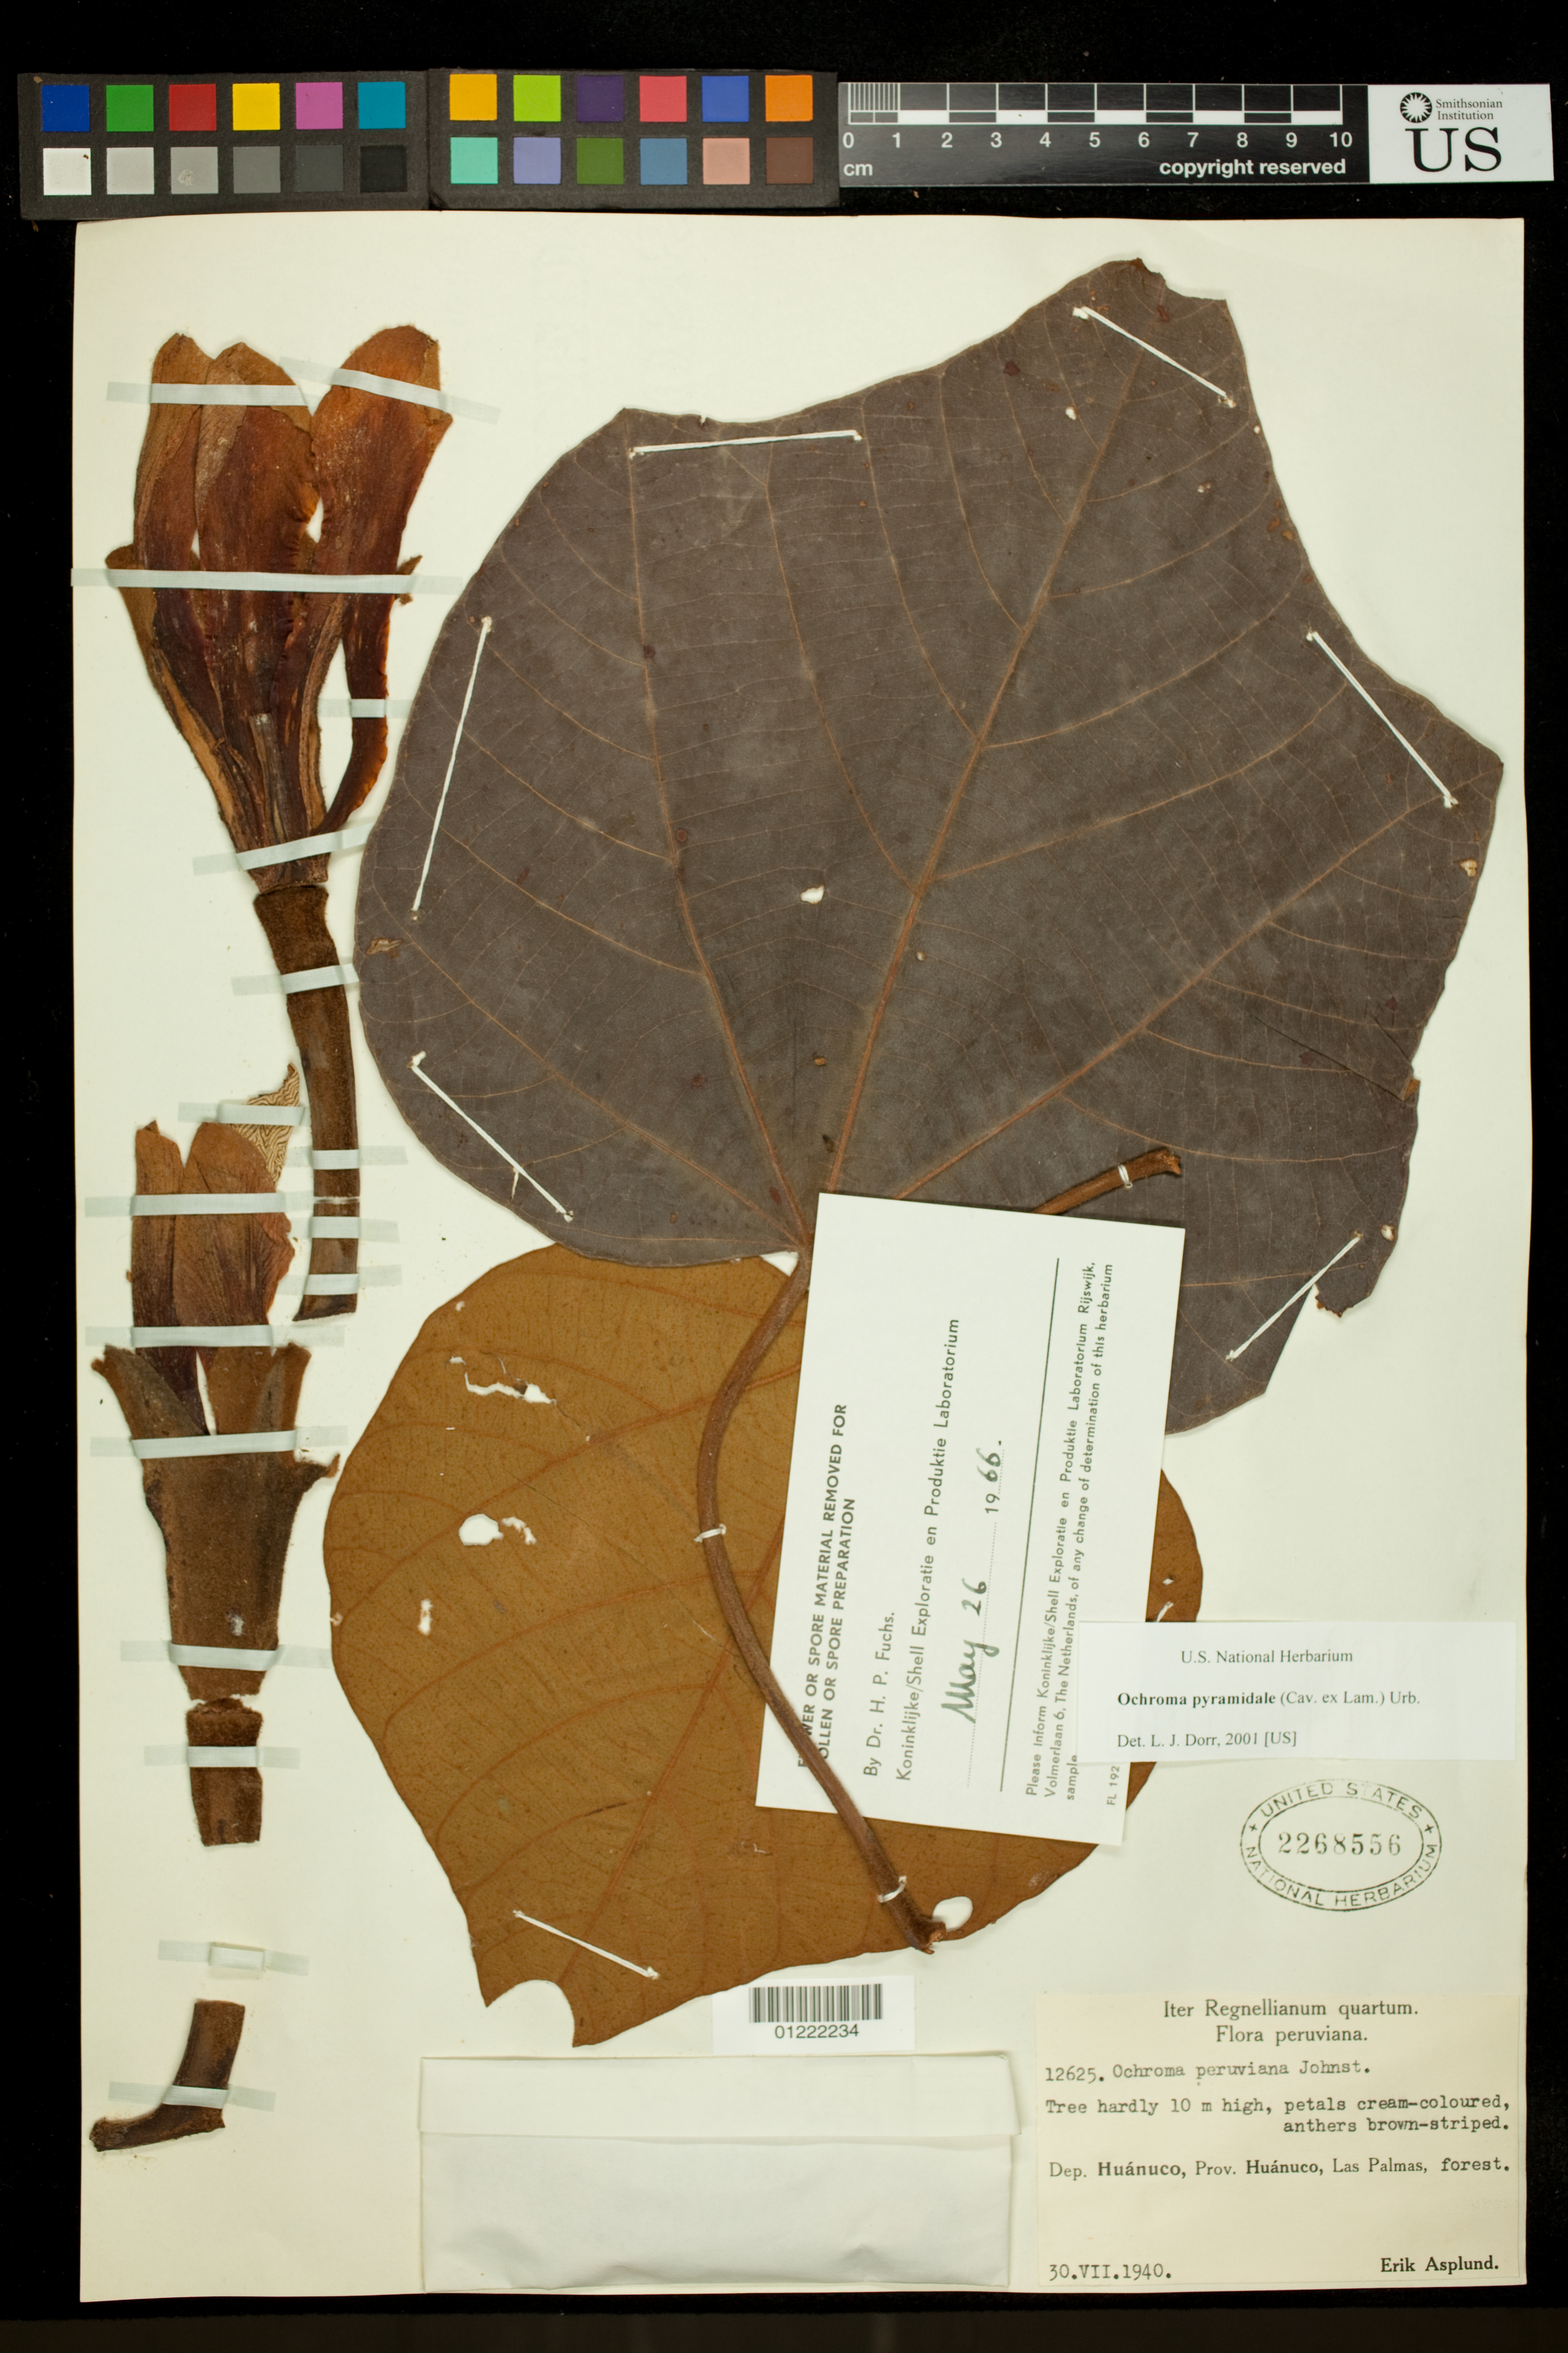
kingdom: Plantae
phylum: Tracheophyta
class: Magnoliopsida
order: Malvales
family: Malvaceae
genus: Ochroma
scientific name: Ochroma pyramidale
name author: (Cav. ex Lam.) Urb.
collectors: E. Asplund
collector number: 12625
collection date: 1940-07-30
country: Peru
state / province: Huánuco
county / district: Huánuco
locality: Las Palmas, forest.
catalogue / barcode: US 2268556